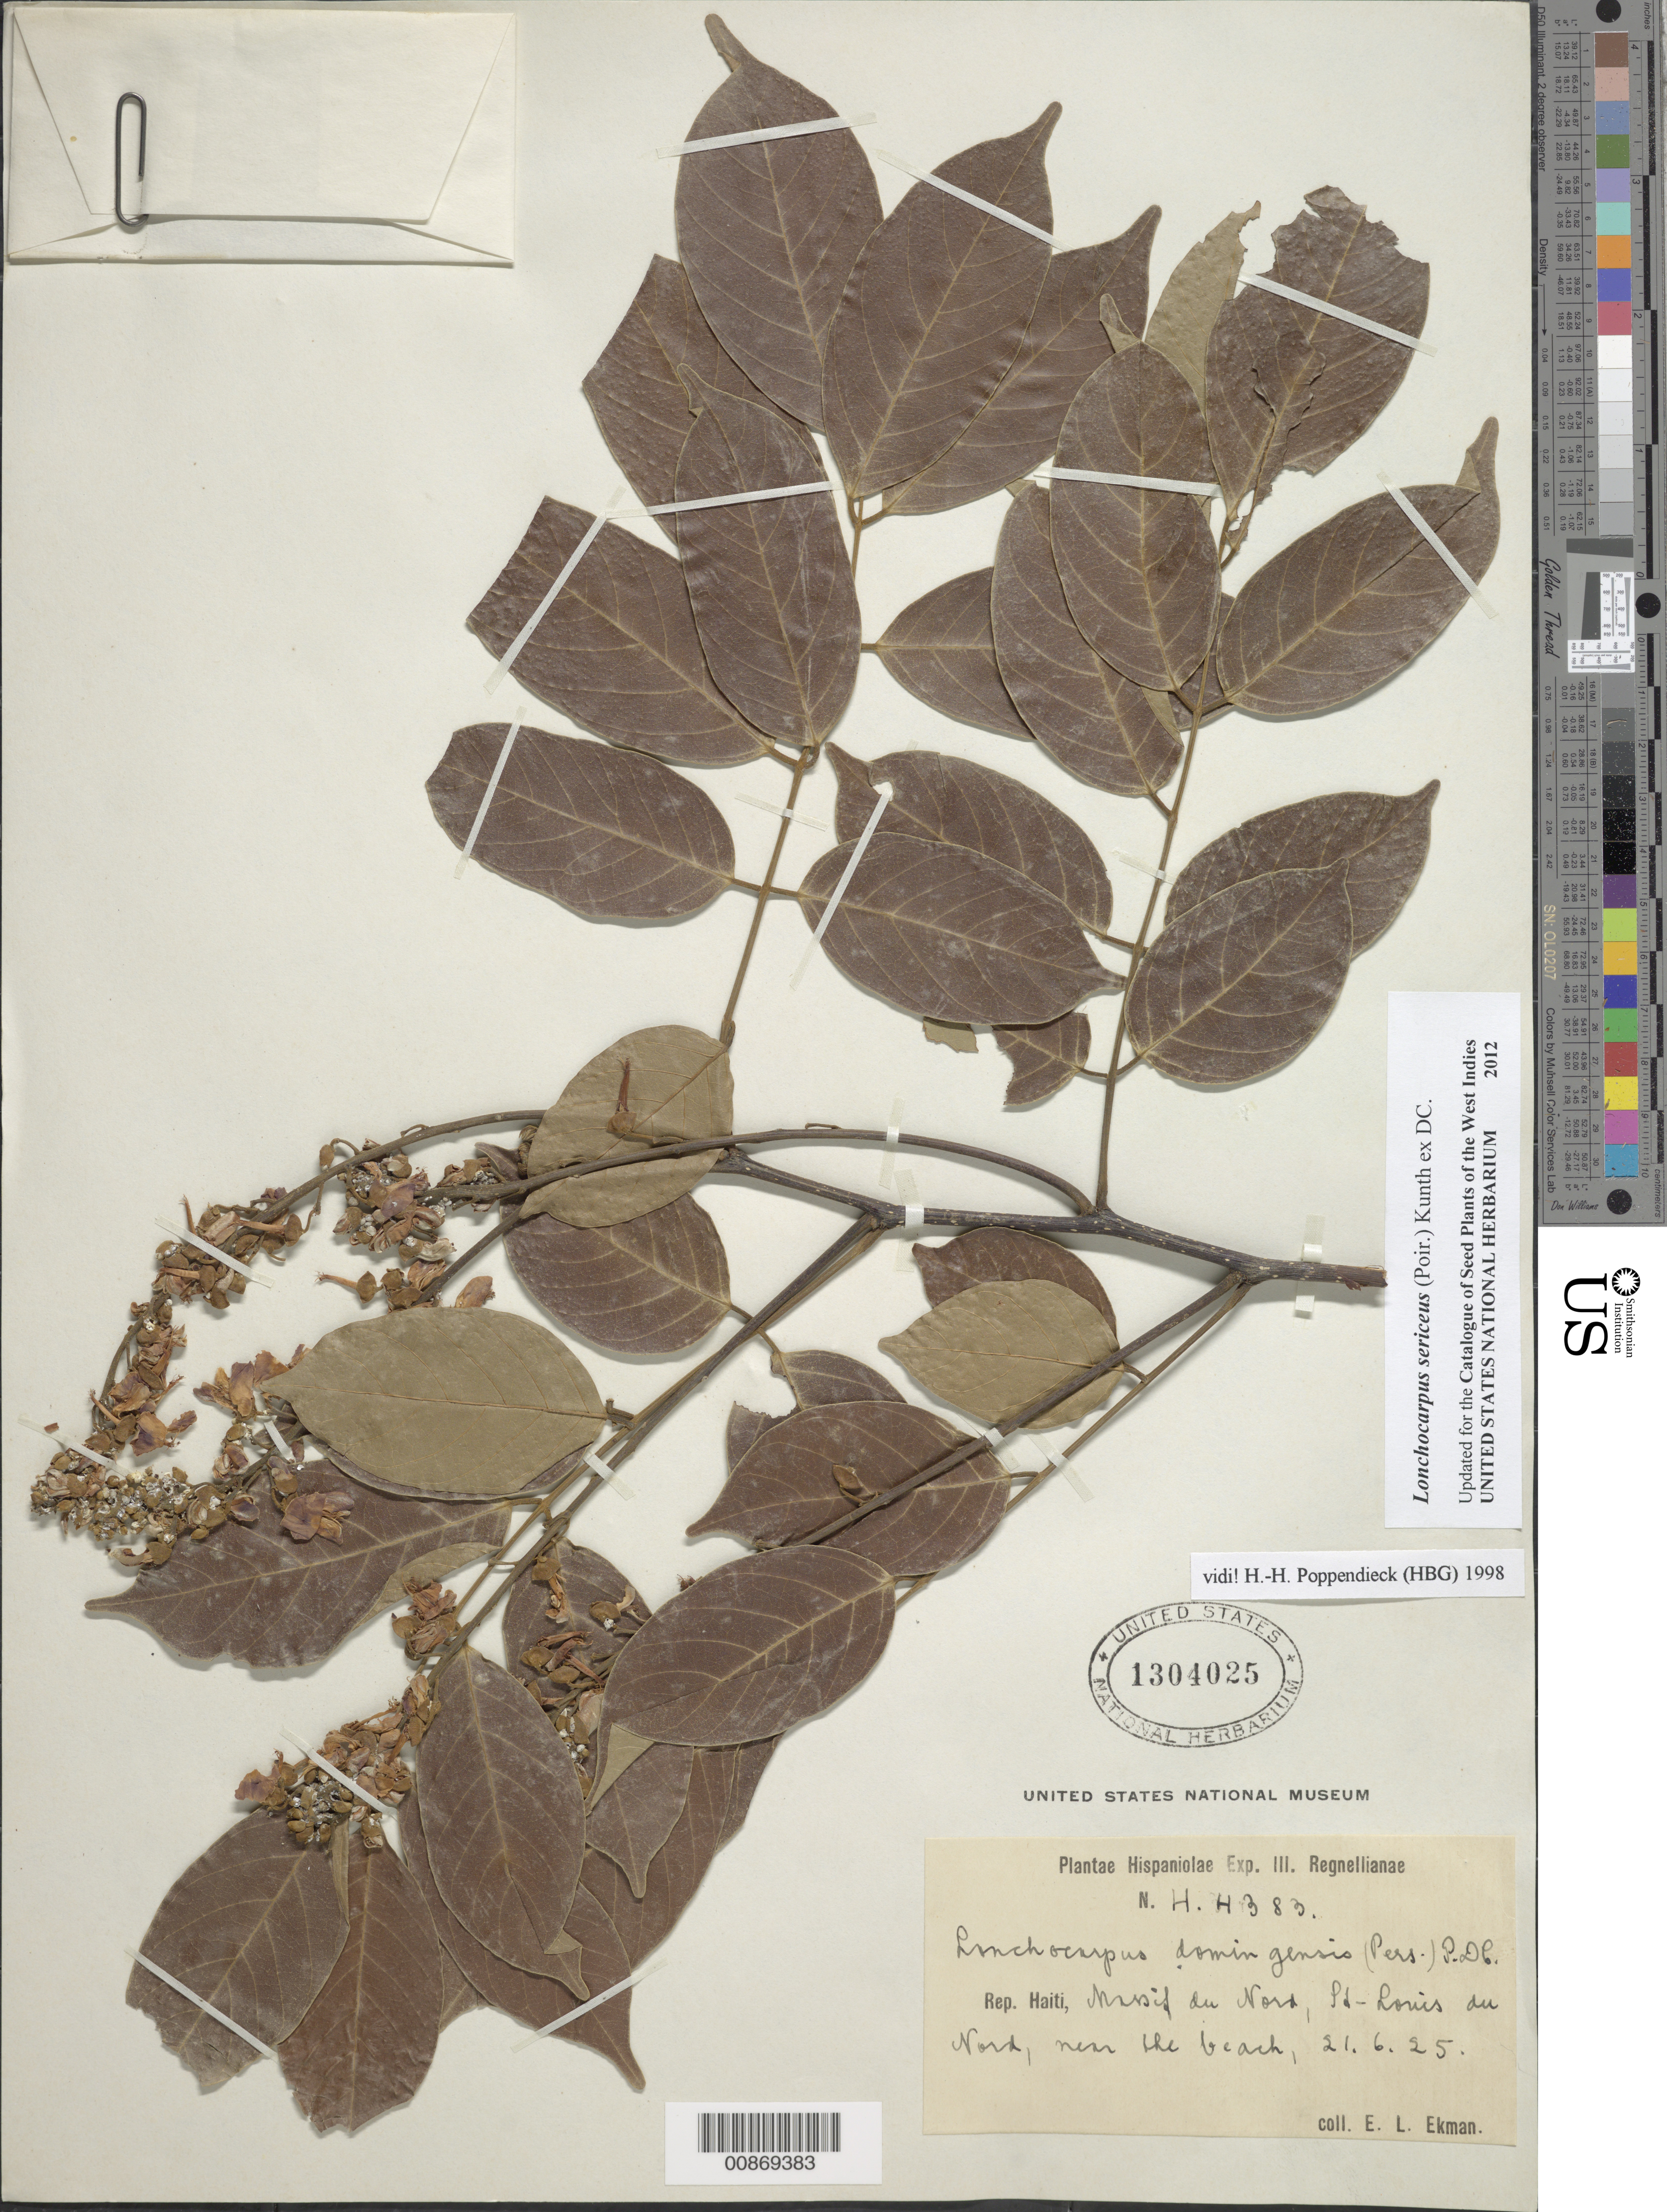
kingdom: Plantae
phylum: Tracheophyta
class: Magnoliopsida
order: Fabales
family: Fabaceae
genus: Lonchocarpus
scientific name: Lonchocarpus sericeus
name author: (Poir.) Kunth ex DC.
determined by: Poppendieck, H.-H., (HBG), Institut fur Allgemeine Botanik und Botanischer Garten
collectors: E. L. Ekman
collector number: H 4383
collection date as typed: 21 Jun 1925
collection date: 1925-06-21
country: Haiti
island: Hispaniola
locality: Massif du Nord, St-Louis du Nord, near the beach.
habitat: Near the beach.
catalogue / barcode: US 1304025